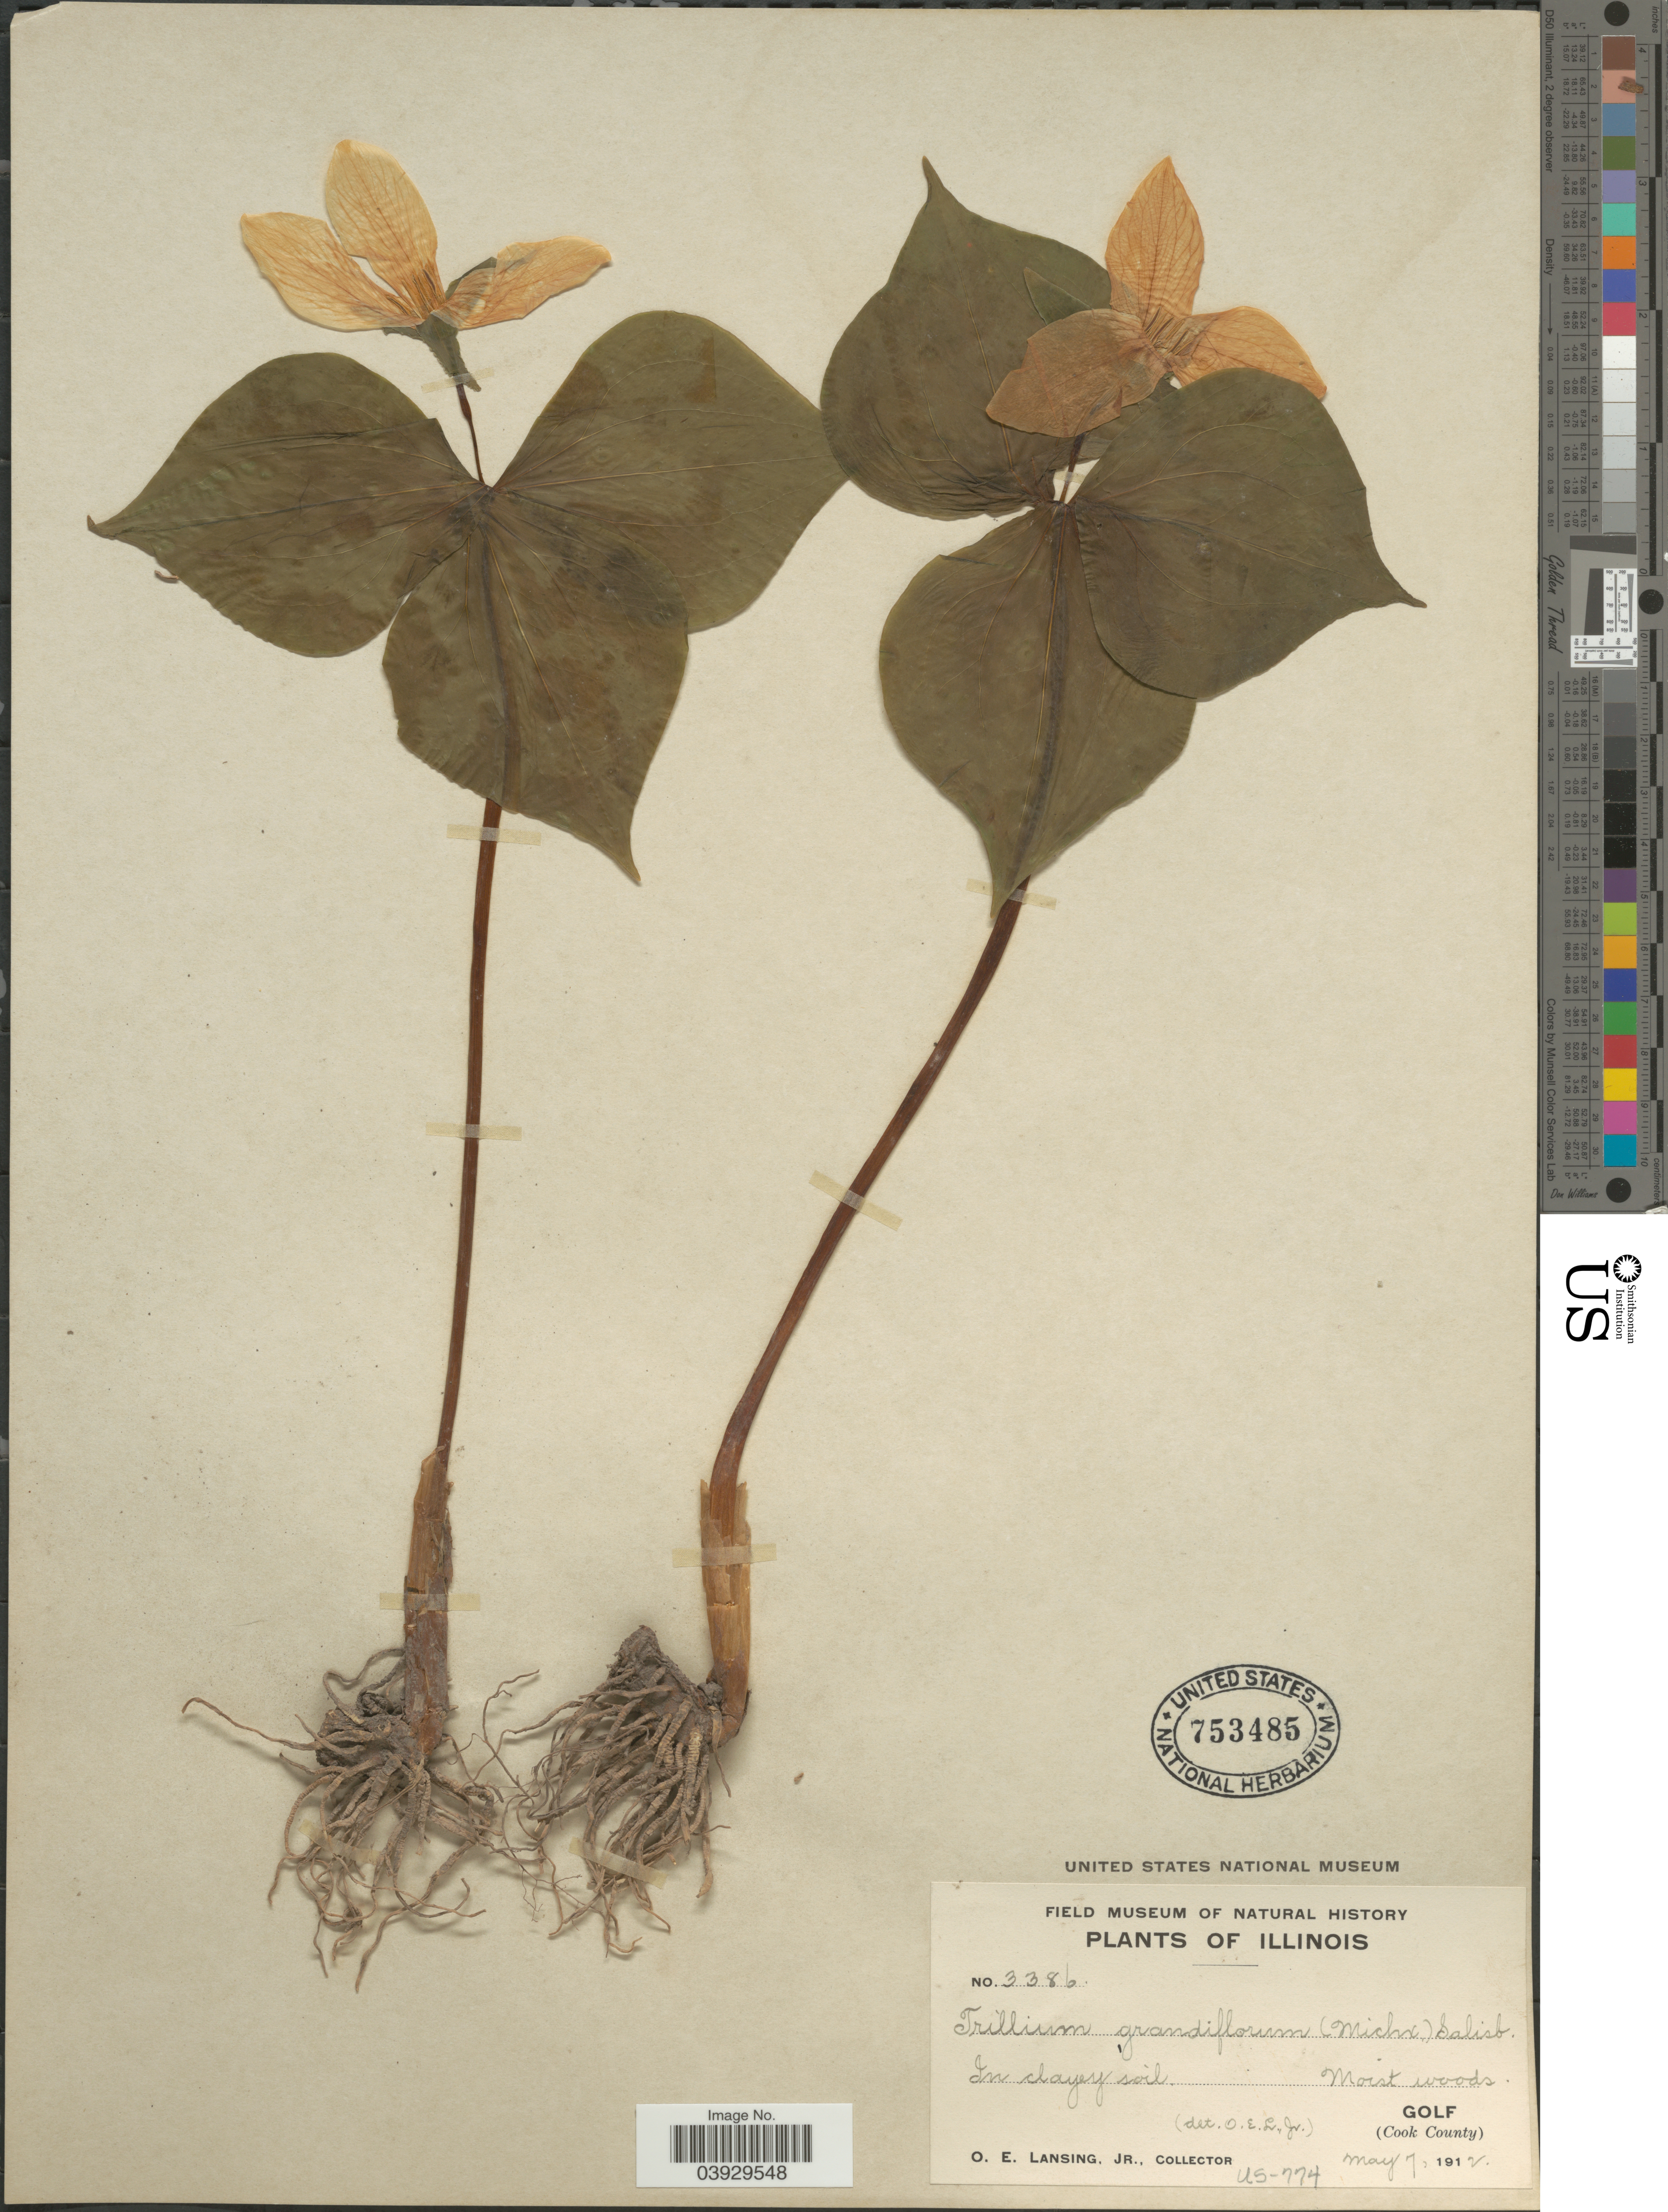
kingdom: Plantae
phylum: Tracheophyta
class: Liliopsida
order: Liliales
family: Melanthiaceae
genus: Trillium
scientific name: Trillium grandiflorum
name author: (Michx.) Salisb.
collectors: O. Lansing Jr.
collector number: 3386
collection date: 1912-05-07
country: United States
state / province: Illinois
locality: Golf (Cook County).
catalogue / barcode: US 753485